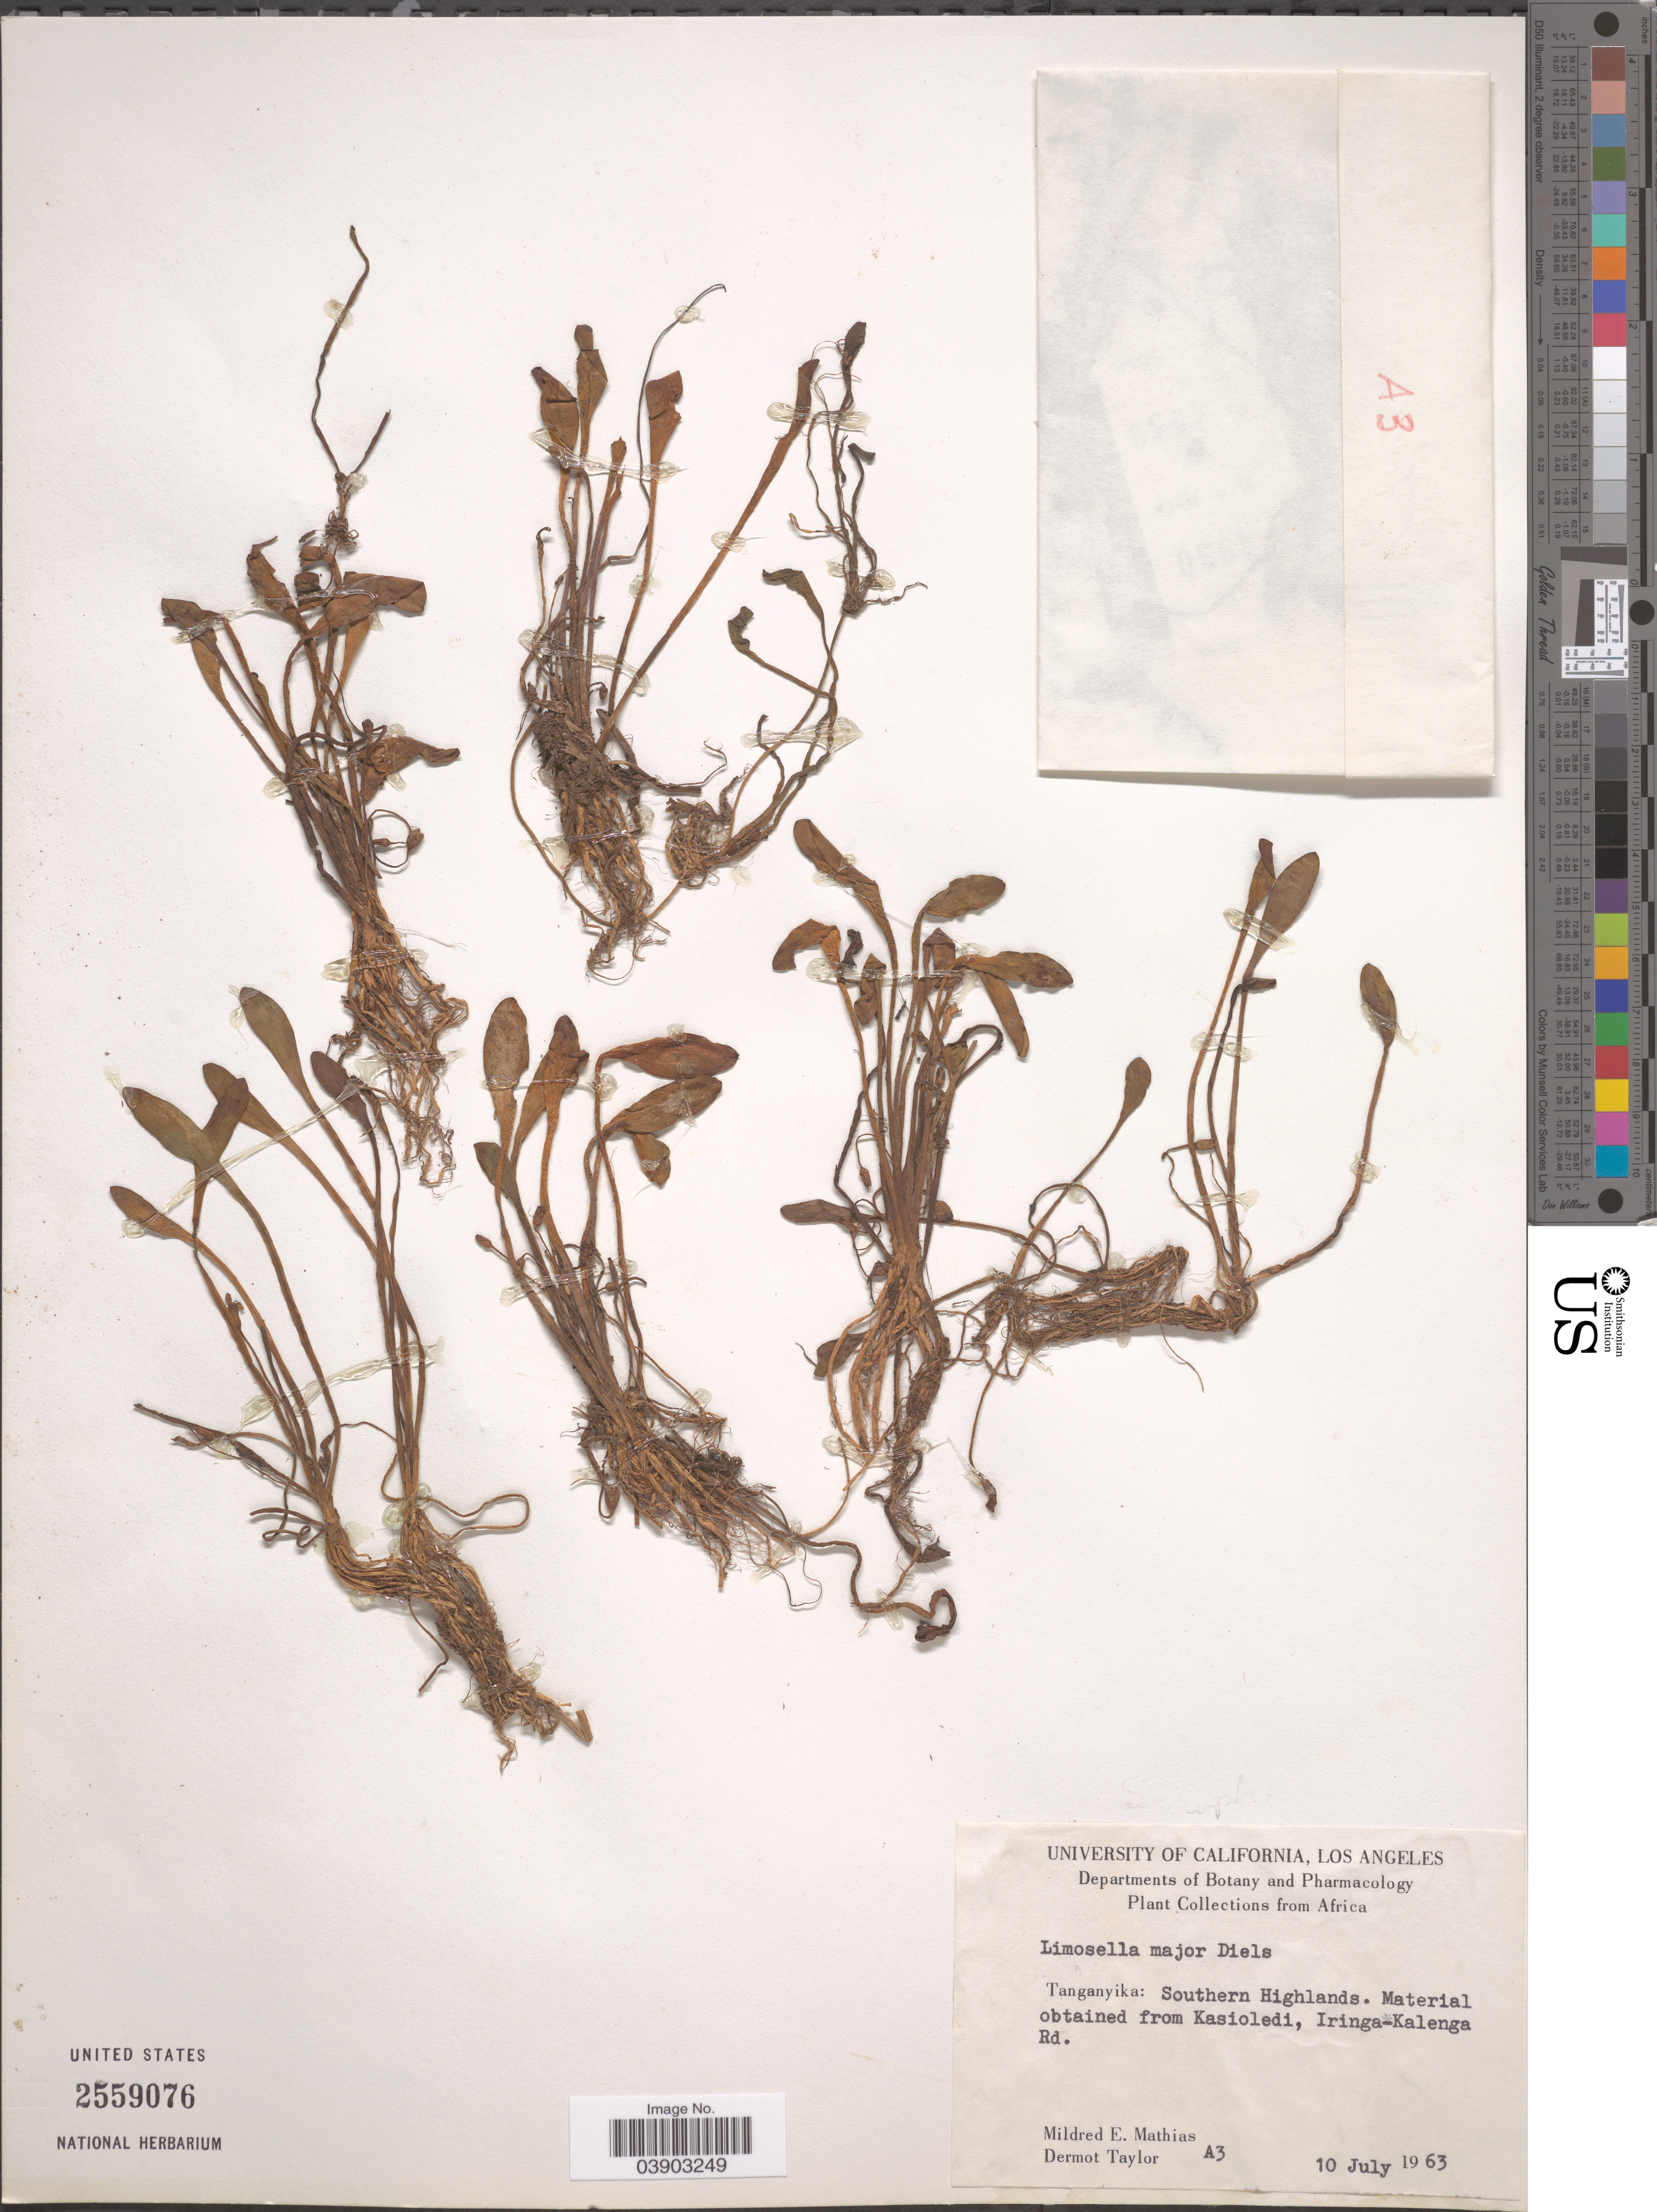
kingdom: Plantae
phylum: Tracheophyta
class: Magnoliopsida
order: Lamiales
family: Scrophulariaceae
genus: Limosella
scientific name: Limosella maior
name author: Diels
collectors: M. E. Mathias & D. Taylor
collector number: A3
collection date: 1963-07-10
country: Tanzania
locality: Tanganyika: Southern Highlands. Material obtained from Kasioledi, Iringa-Kalenga Rd.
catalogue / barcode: US 2559076